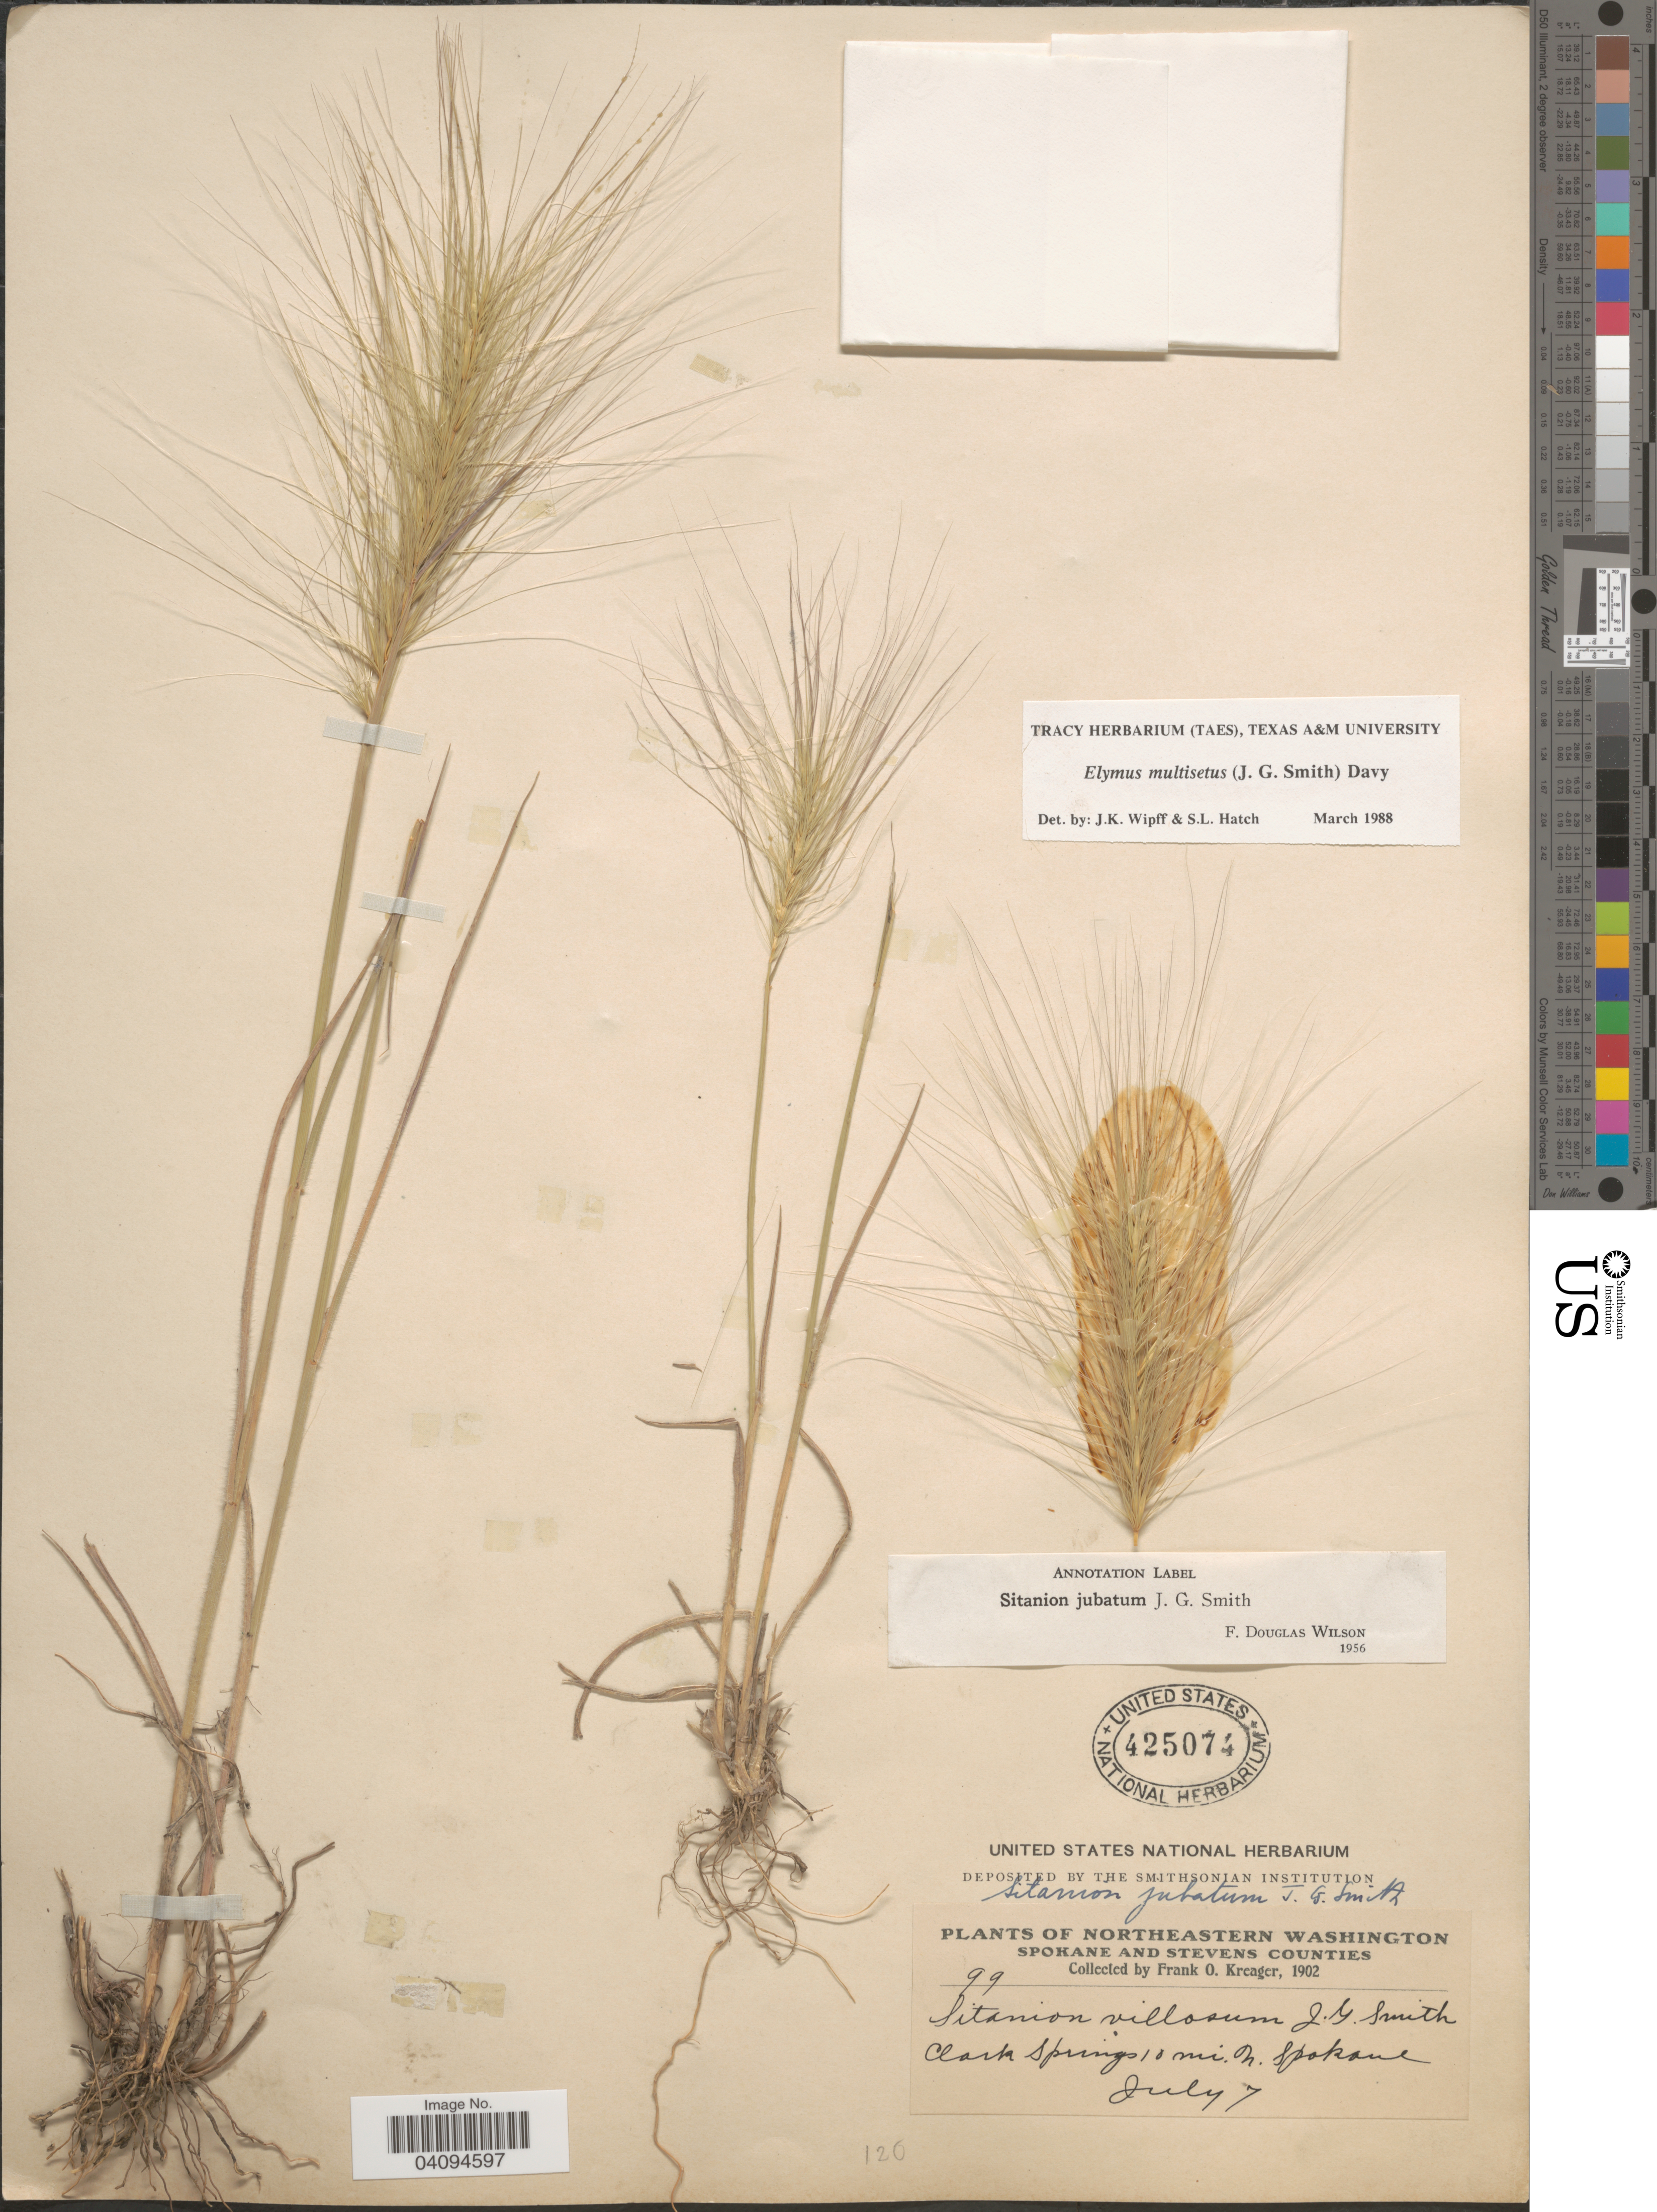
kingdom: Plantae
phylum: Tracheophyta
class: Liliopsida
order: Poales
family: Poaceae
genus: Elymus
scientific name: Elymus multisetus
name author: (J.G. Sm.) Burtt Davy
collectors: F. Kreager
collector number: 99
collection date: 1902-07-07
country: United States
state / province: Washington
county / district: Spokane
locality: Northeastern Washington. Clark Springs 10 mi. N. Spokane.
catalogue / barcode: US 425074